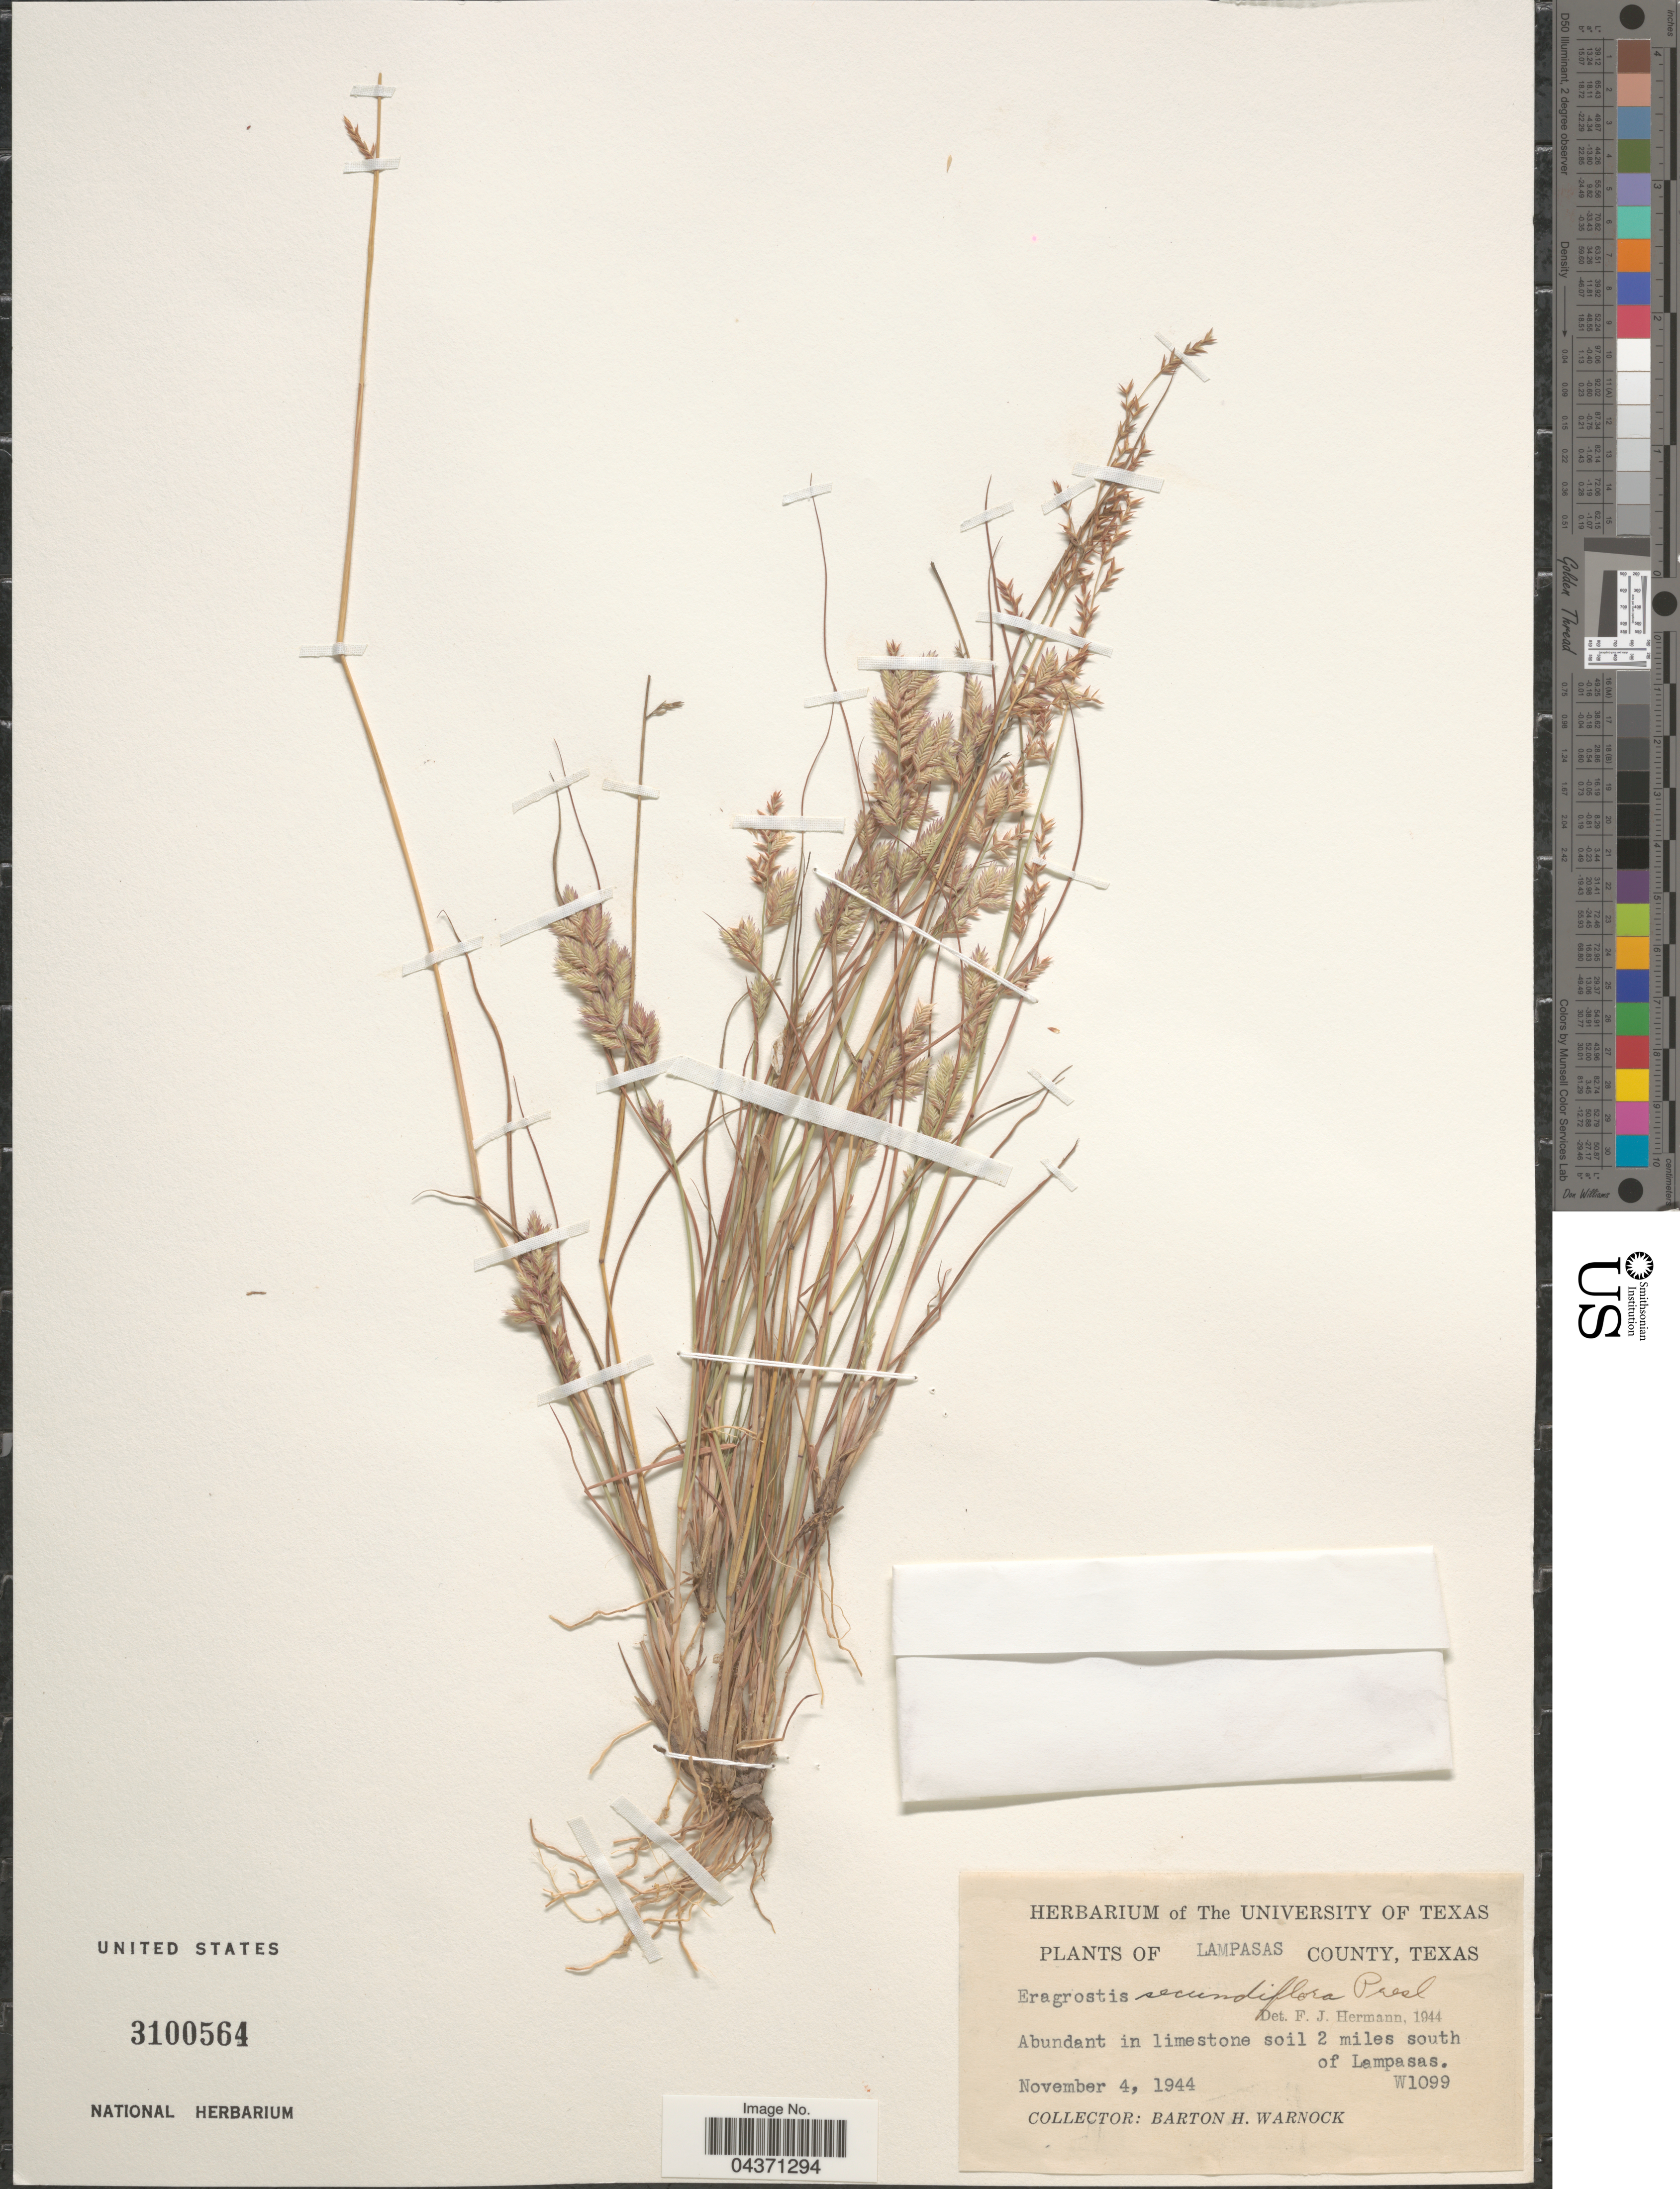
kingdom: Plantae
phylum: Tracheophyta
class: Liliopsida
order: Poales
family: Poaceae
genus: Eragrostis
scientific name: Eragrostis secundiflora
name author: J. Presl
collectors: B. H. Warnock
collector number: W1099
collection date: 1944-11-04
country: United States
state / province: Texas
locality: Lampasas County. Abundant in limestone soil 2 miles south of Lampasas.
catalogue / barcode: US 3100564